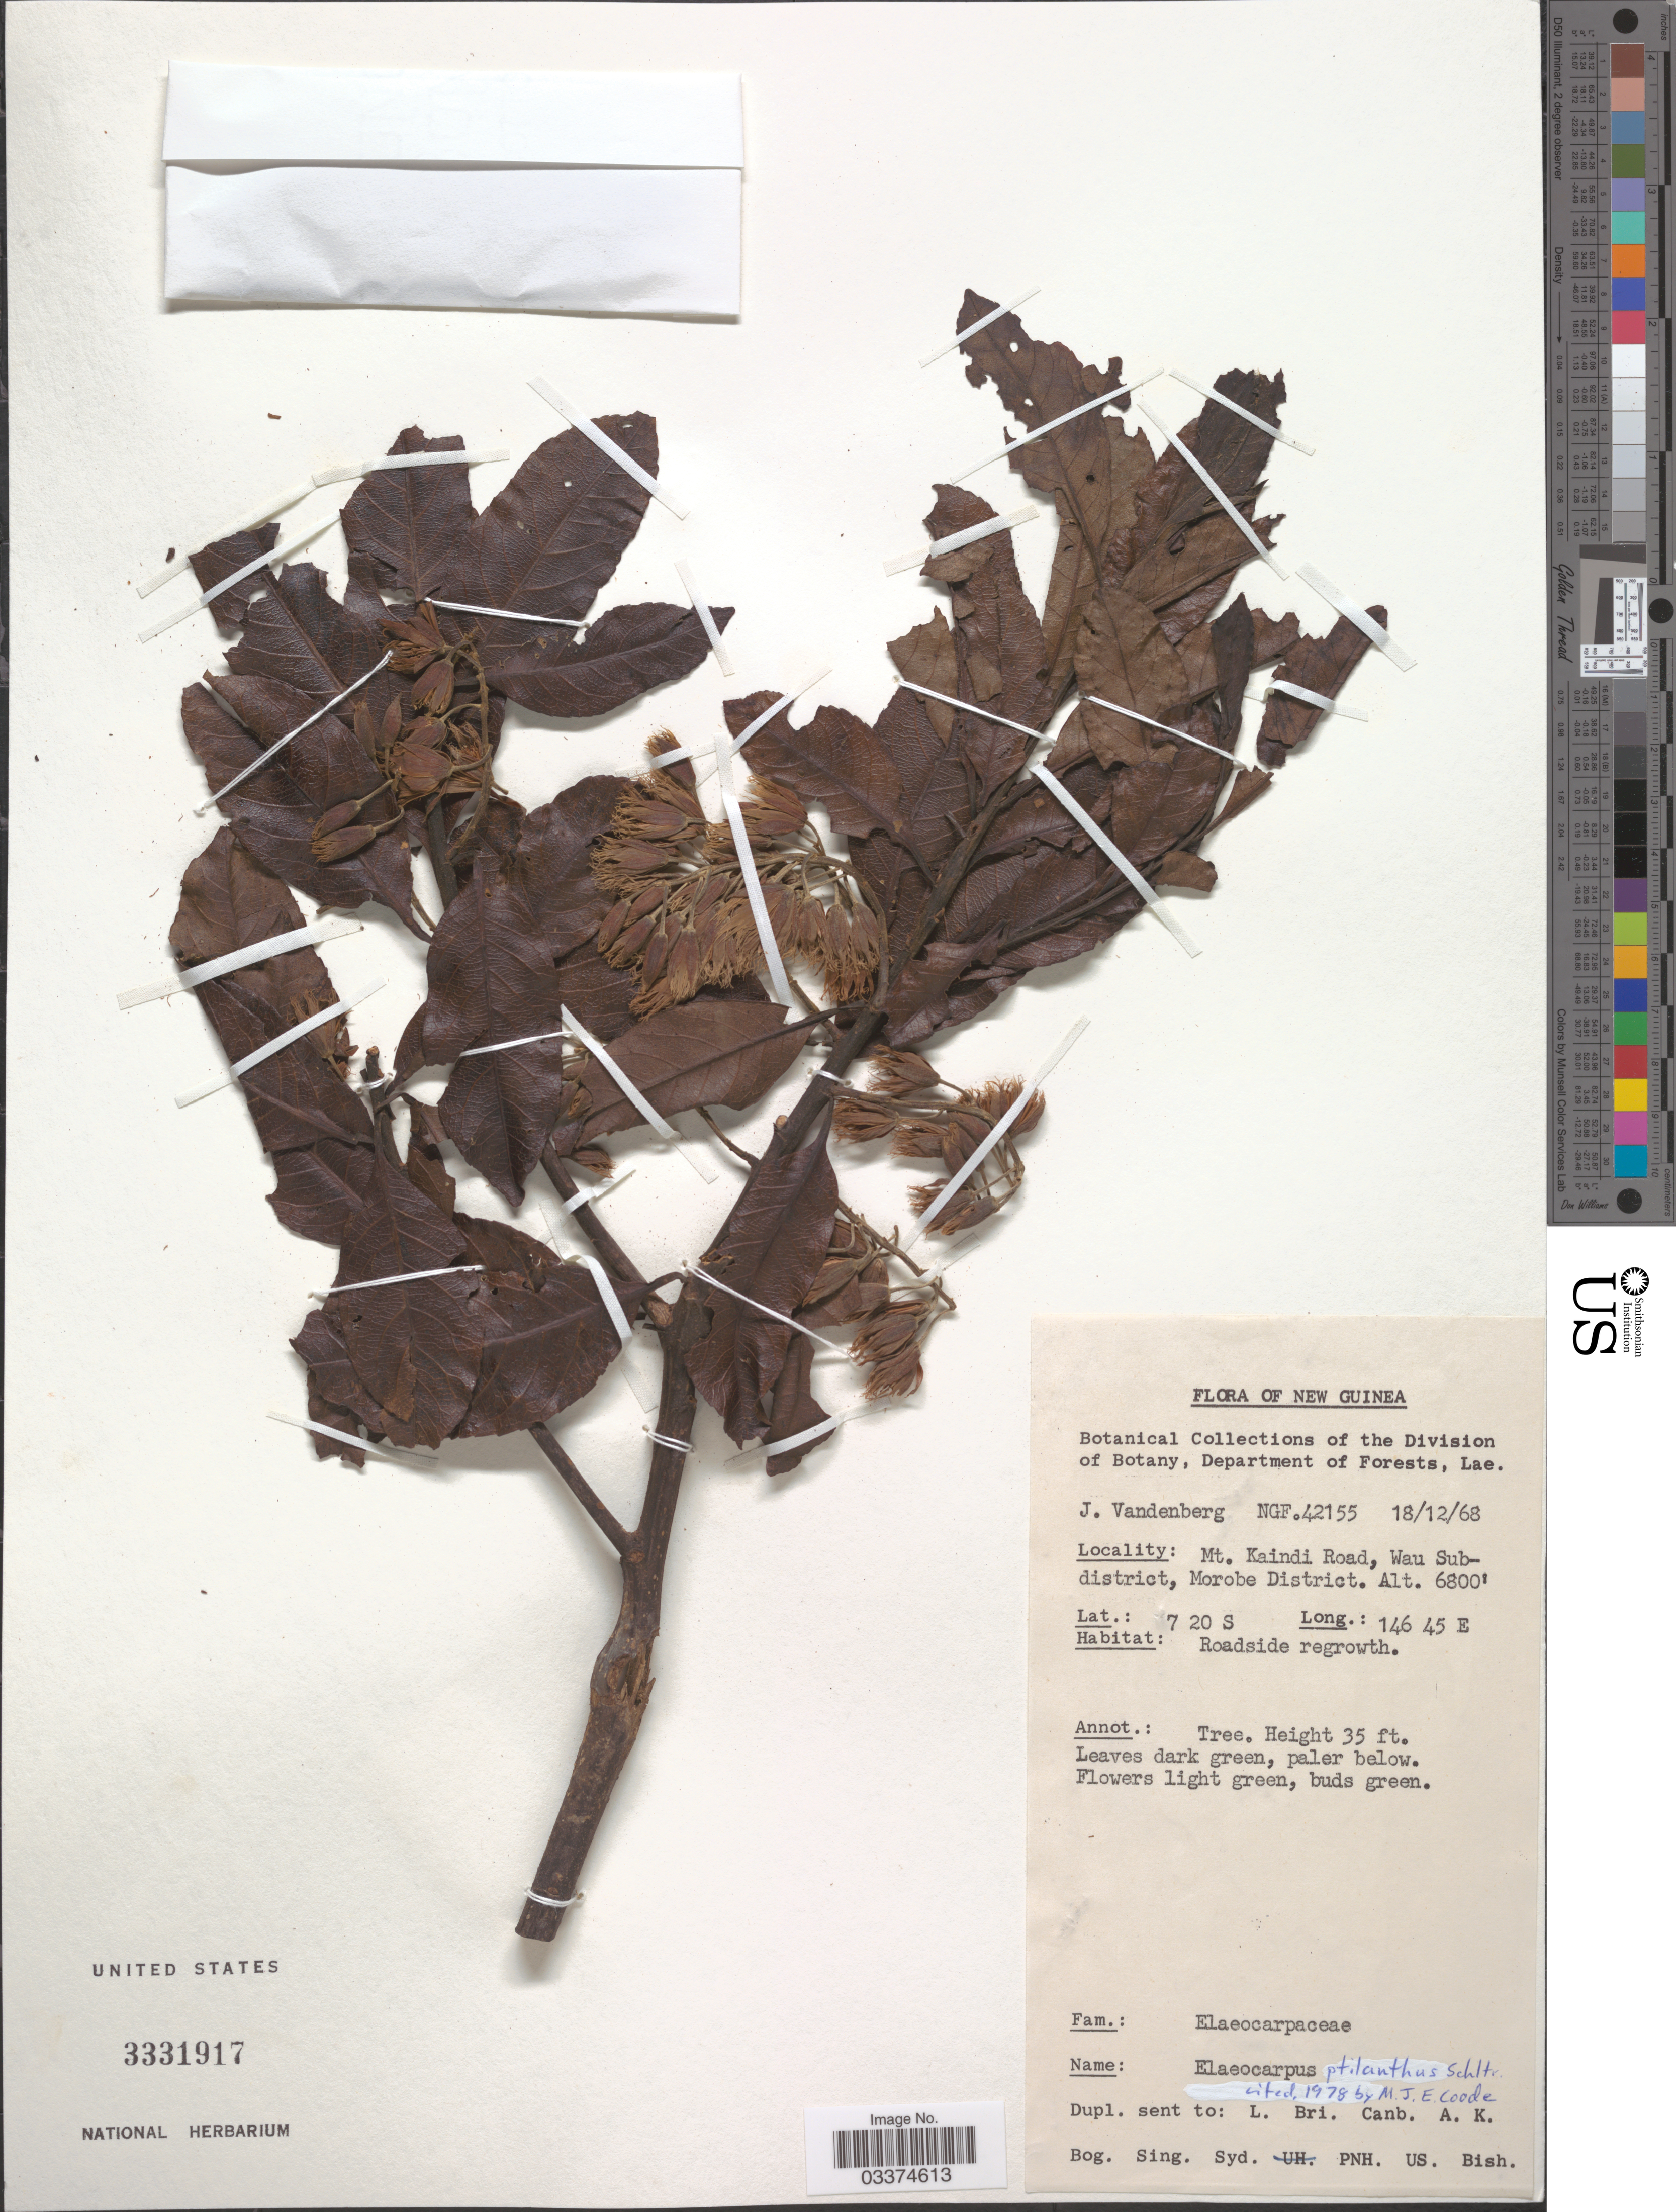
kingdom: Plantae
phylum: Tracheophyta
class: Magnoliopsida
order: Oxalidales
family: Elaeocarpaceae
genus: Elaeocarpus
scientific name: Elaeocarpus ptilanthus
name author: Schltr.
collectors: J. Vandenberg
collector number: NGF42155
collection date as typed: Transcribed d/m/y: 18/12/68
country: Papua New Guinea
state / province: Morobe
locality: New Guinea, Mt. Kaindi Road, Wau Sub-district, Morobe District.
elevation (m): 2073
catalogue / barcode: US 3331917